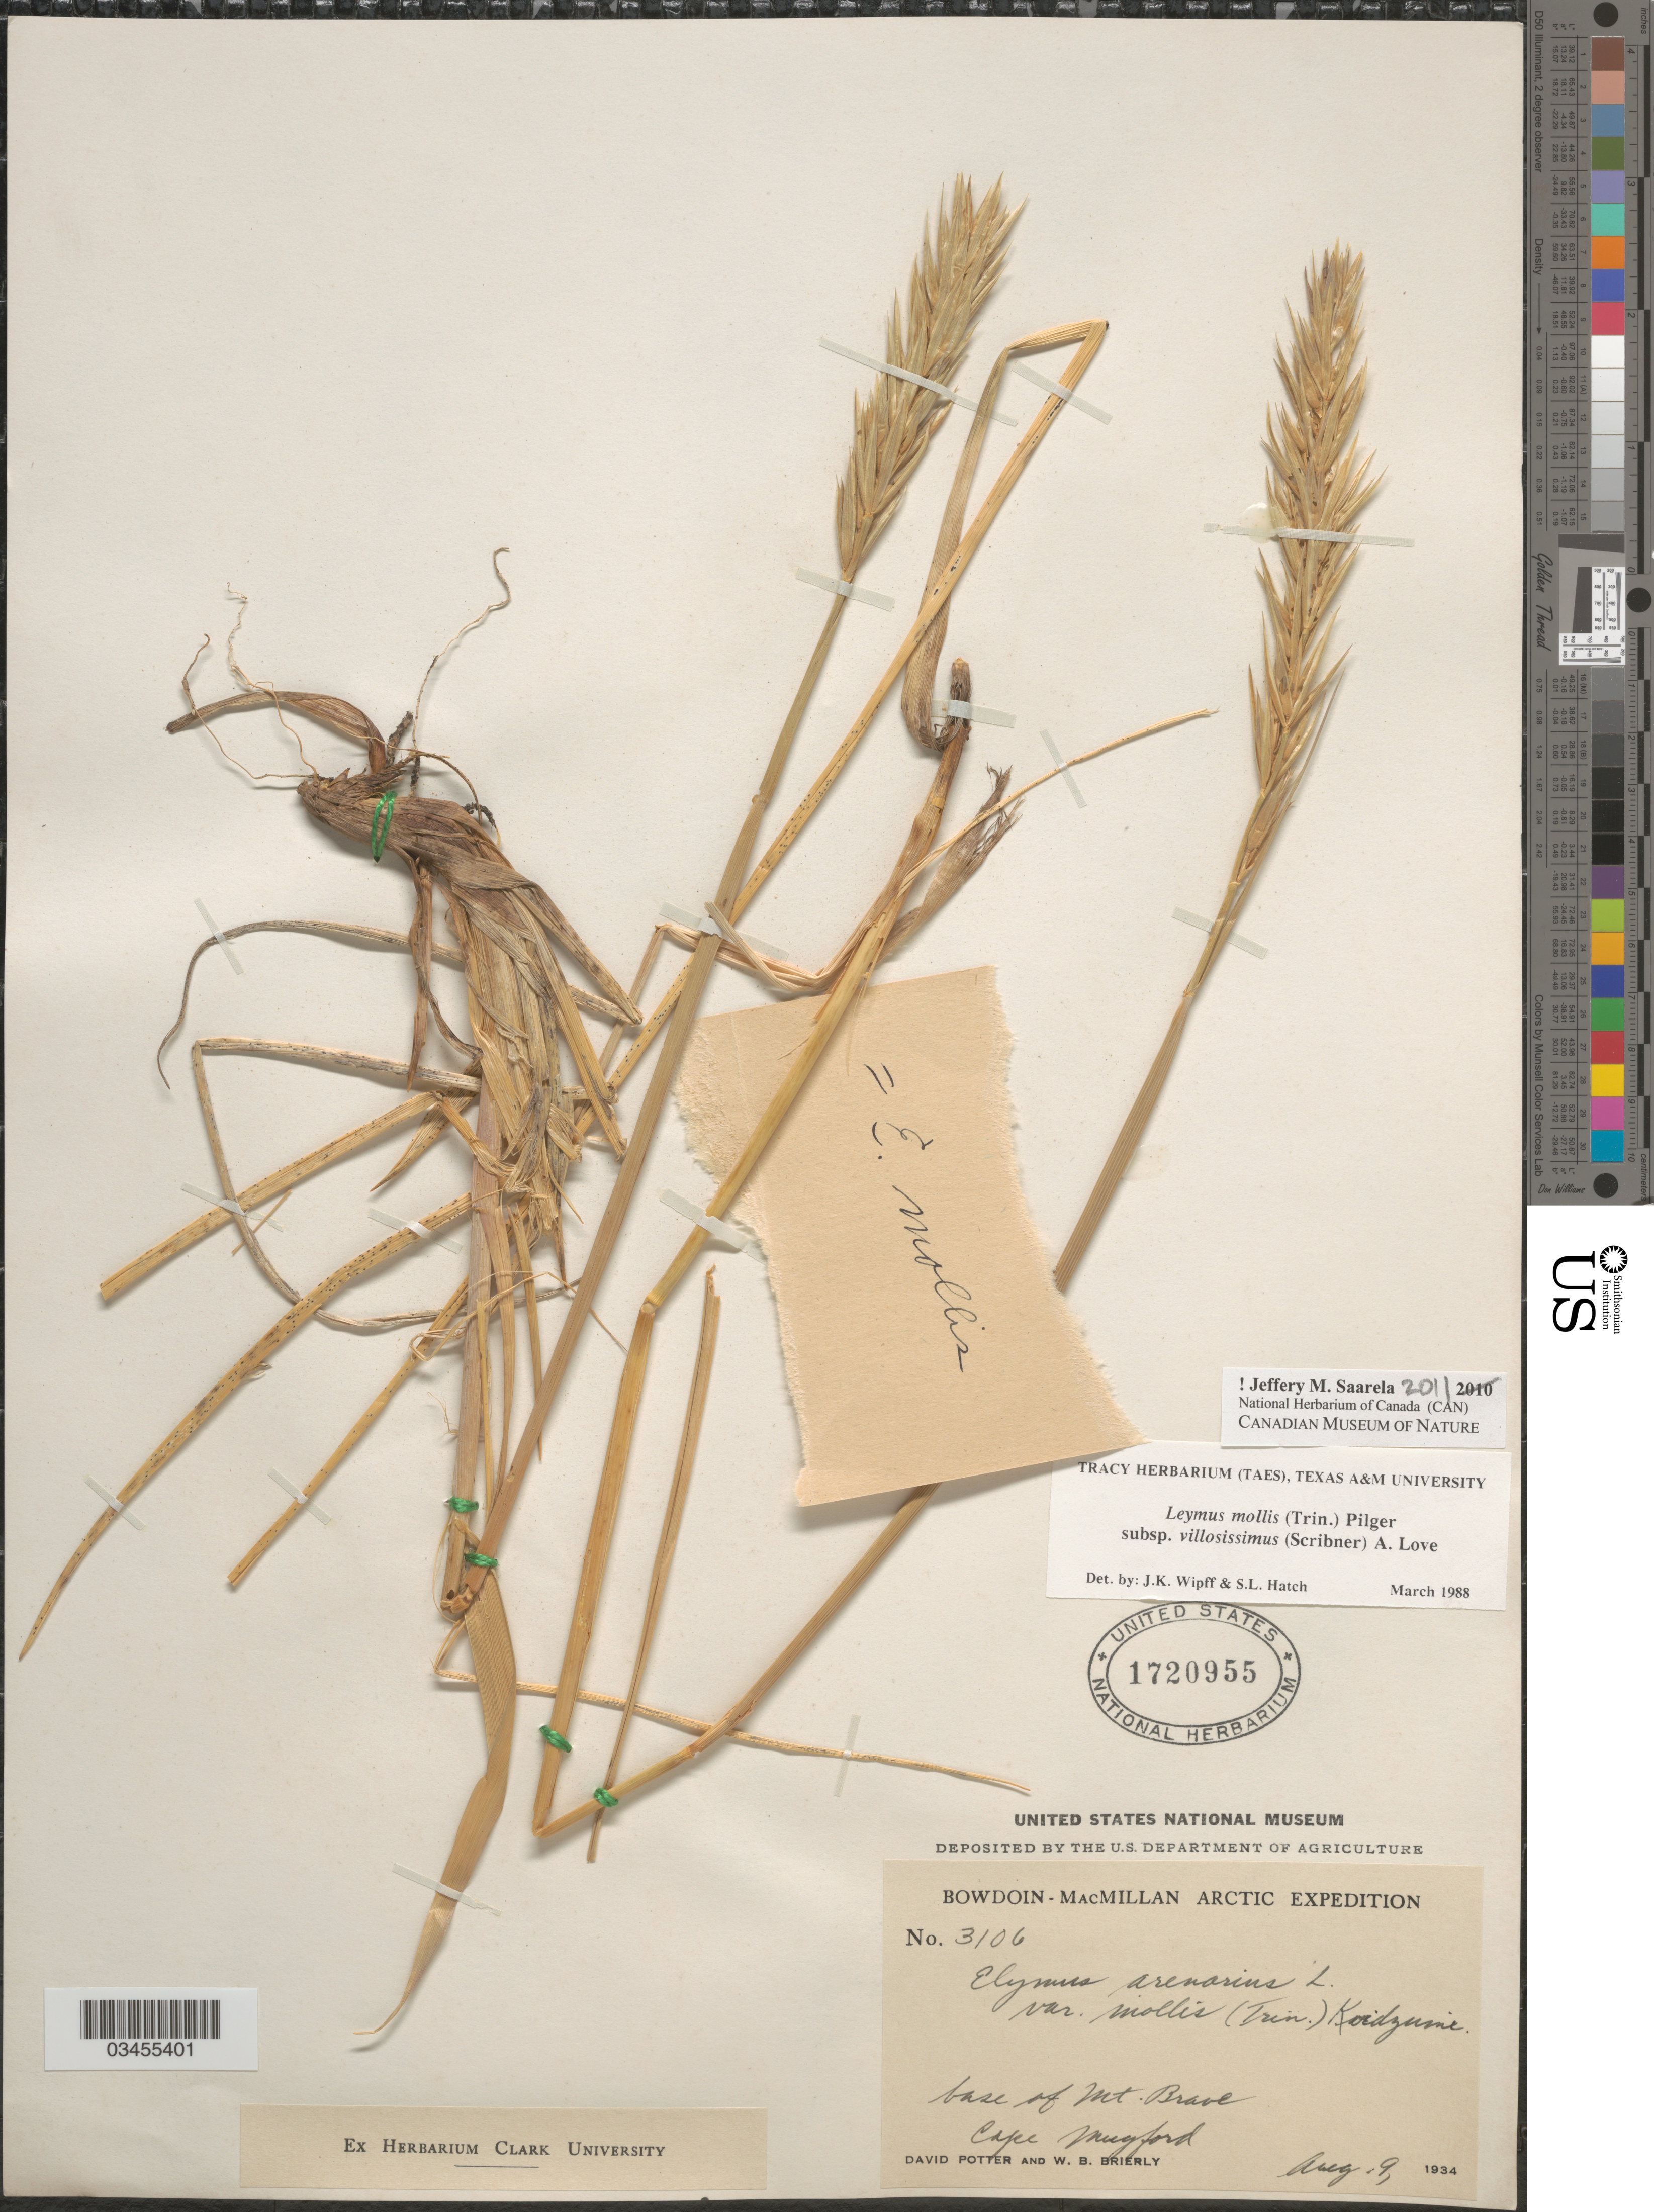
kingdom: Plantae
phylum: Tracheophyta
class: Liliopsida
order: Poales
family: Poaceae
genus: Leymus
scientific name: Leymus mollis subsp. villosissimus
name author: (Scribn.) Á. Löve & D. Löve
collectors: D. Potter & W. Brierly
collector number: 3106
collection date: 1934-08-09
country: Canada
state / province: Newfoundland and Labrador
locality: Bowdoin - MacMillan Arctic Expedition. Base of Mt. Brave. Cape Mugford.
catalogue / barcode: US 1720955